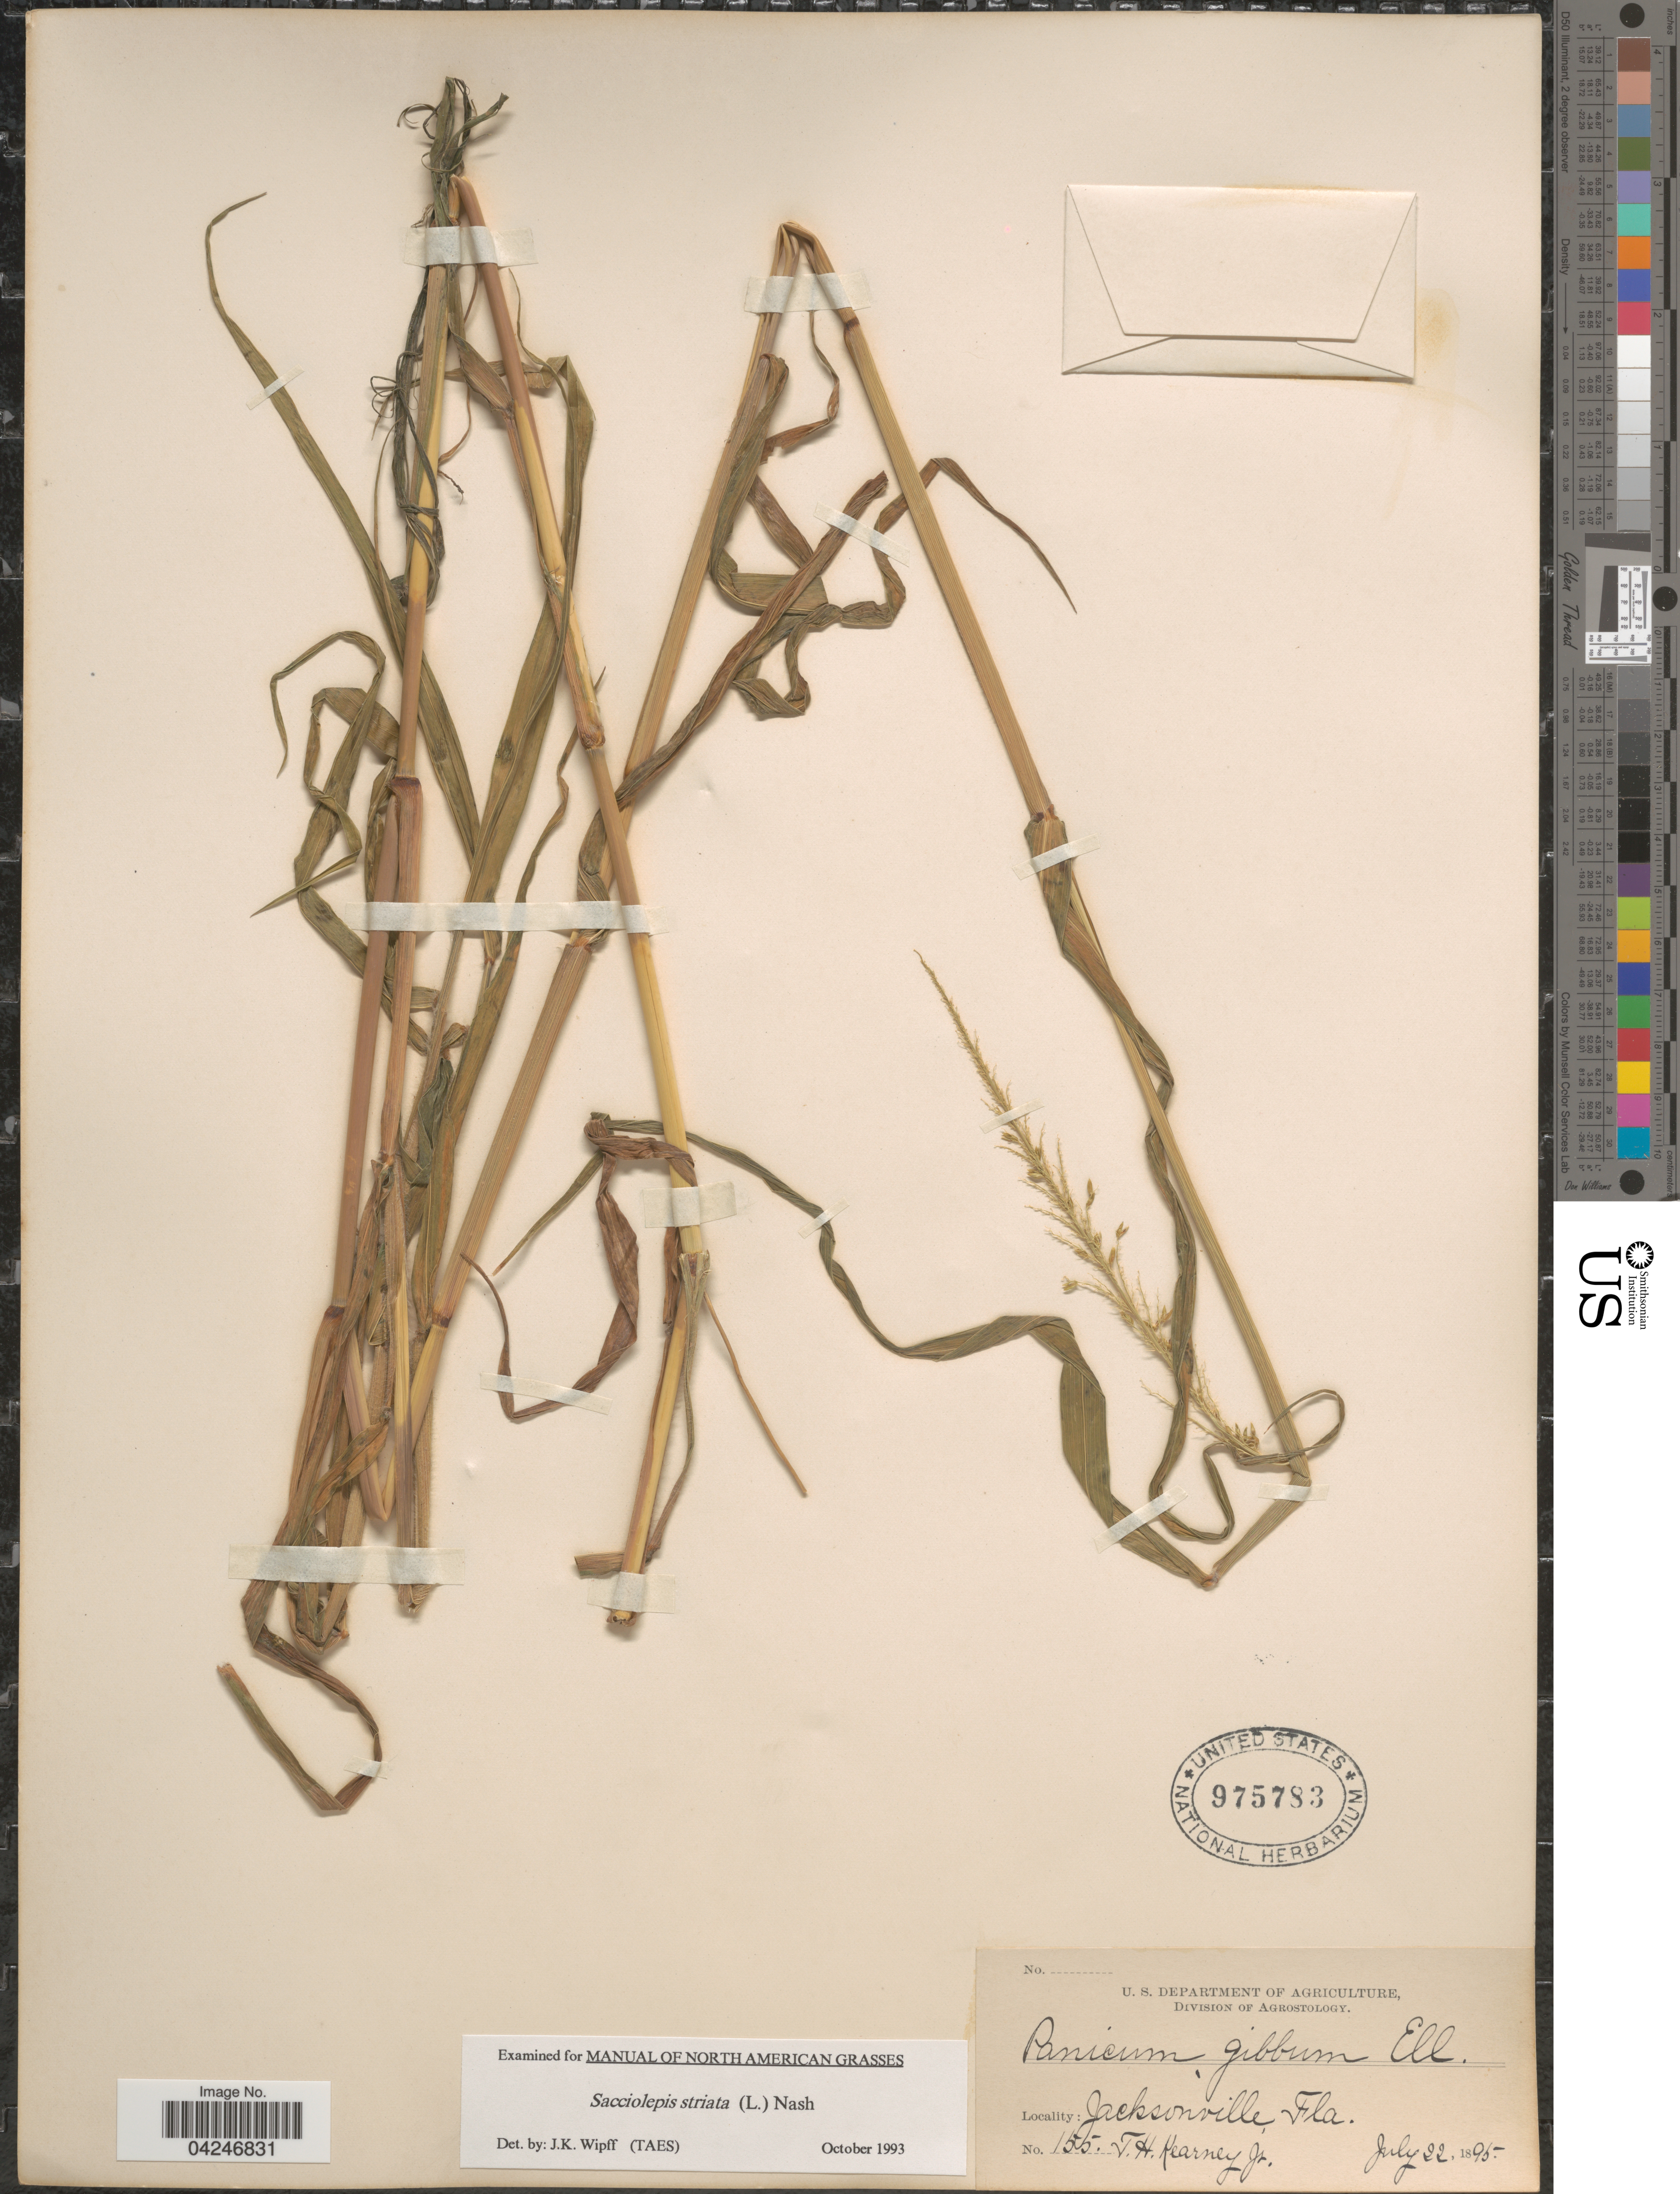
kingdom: Plantae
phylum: Tracheophyta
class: Liliopsida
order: Poales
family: Poaceae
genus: Sacciolepis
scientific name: Sacciolepis striata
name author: (L.) Nash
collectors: T. H. Kearney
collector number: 155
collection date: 1895-07-22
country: United States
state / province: Florida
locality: Jacksonville.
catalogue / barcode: US 975783